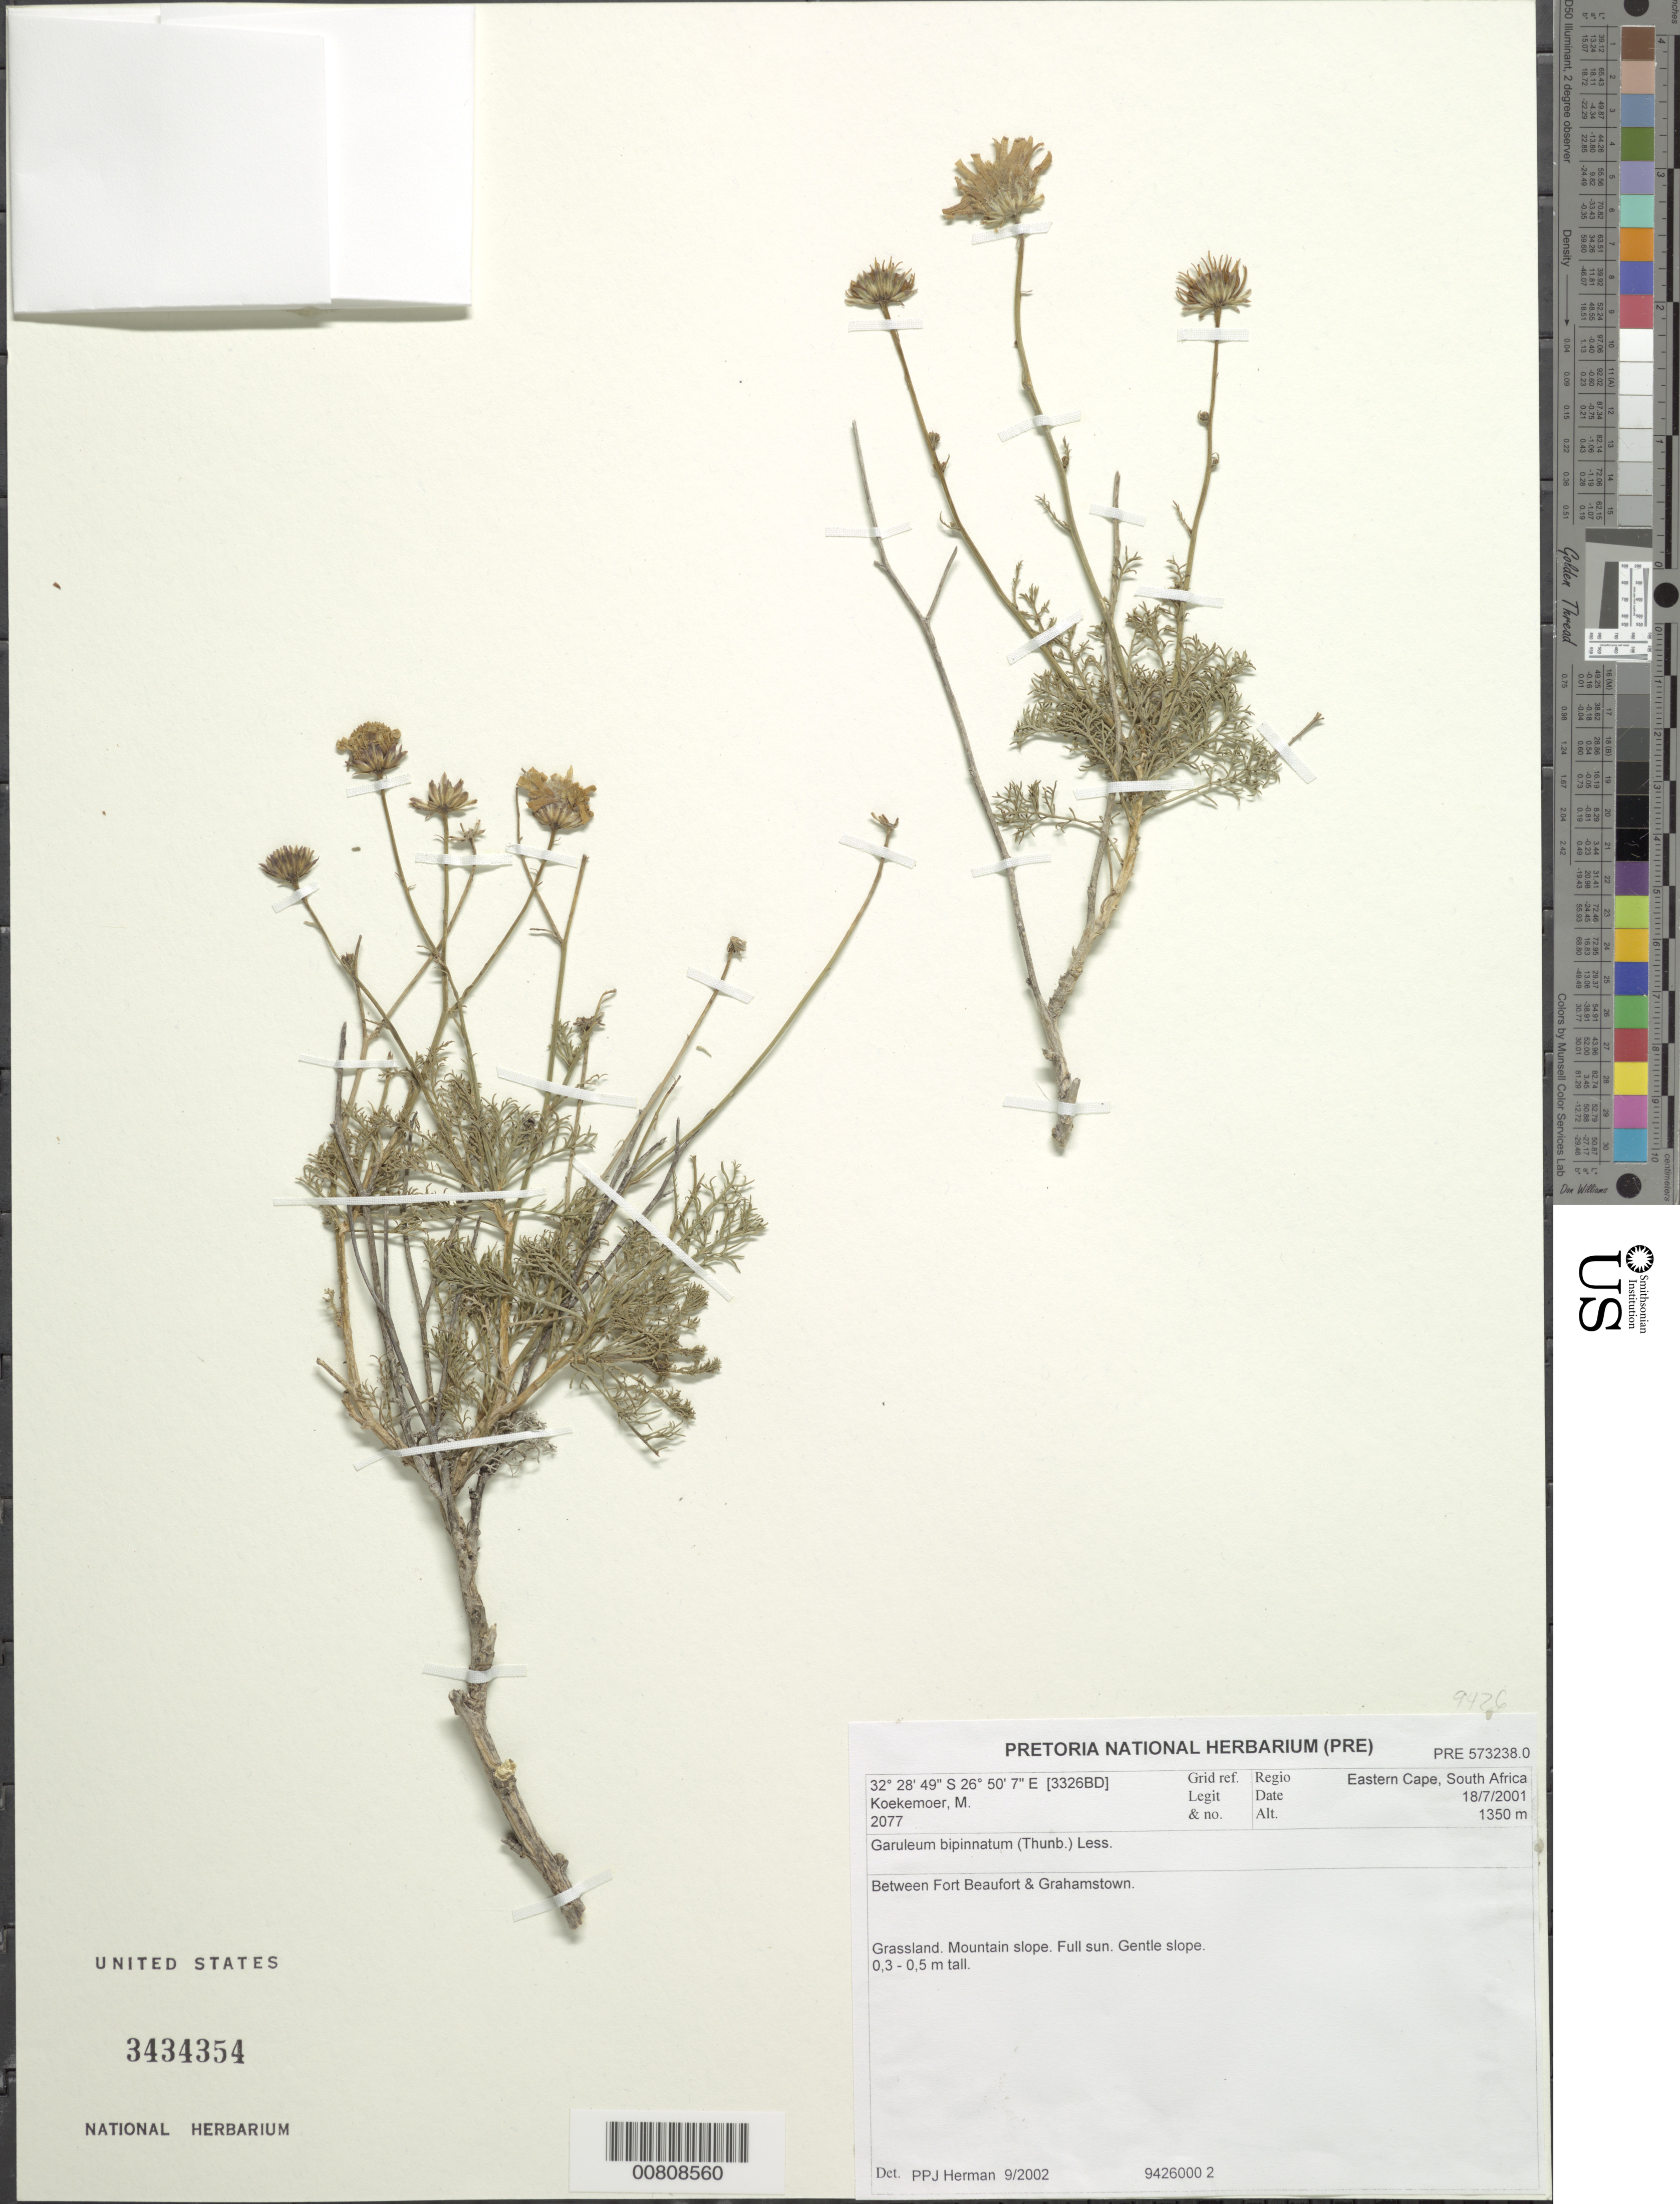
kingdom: Plantae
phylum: Tracheophyta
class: Magnoliopsida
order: Asterales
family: Asteraceae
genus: Garuleum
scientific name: Garuleum bipinnatum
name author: (Thunb.) Less.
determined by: Herman, P. P. J.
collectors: M. Koekemoer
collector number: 2077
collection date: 2001-07-18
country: South Africa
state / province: Eastern Cape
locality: betw. Fort Beaufort & Grahamstown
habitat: Grassland; mountain slope, full sun, gentle slope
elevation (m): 1350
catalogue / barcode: US 3434354